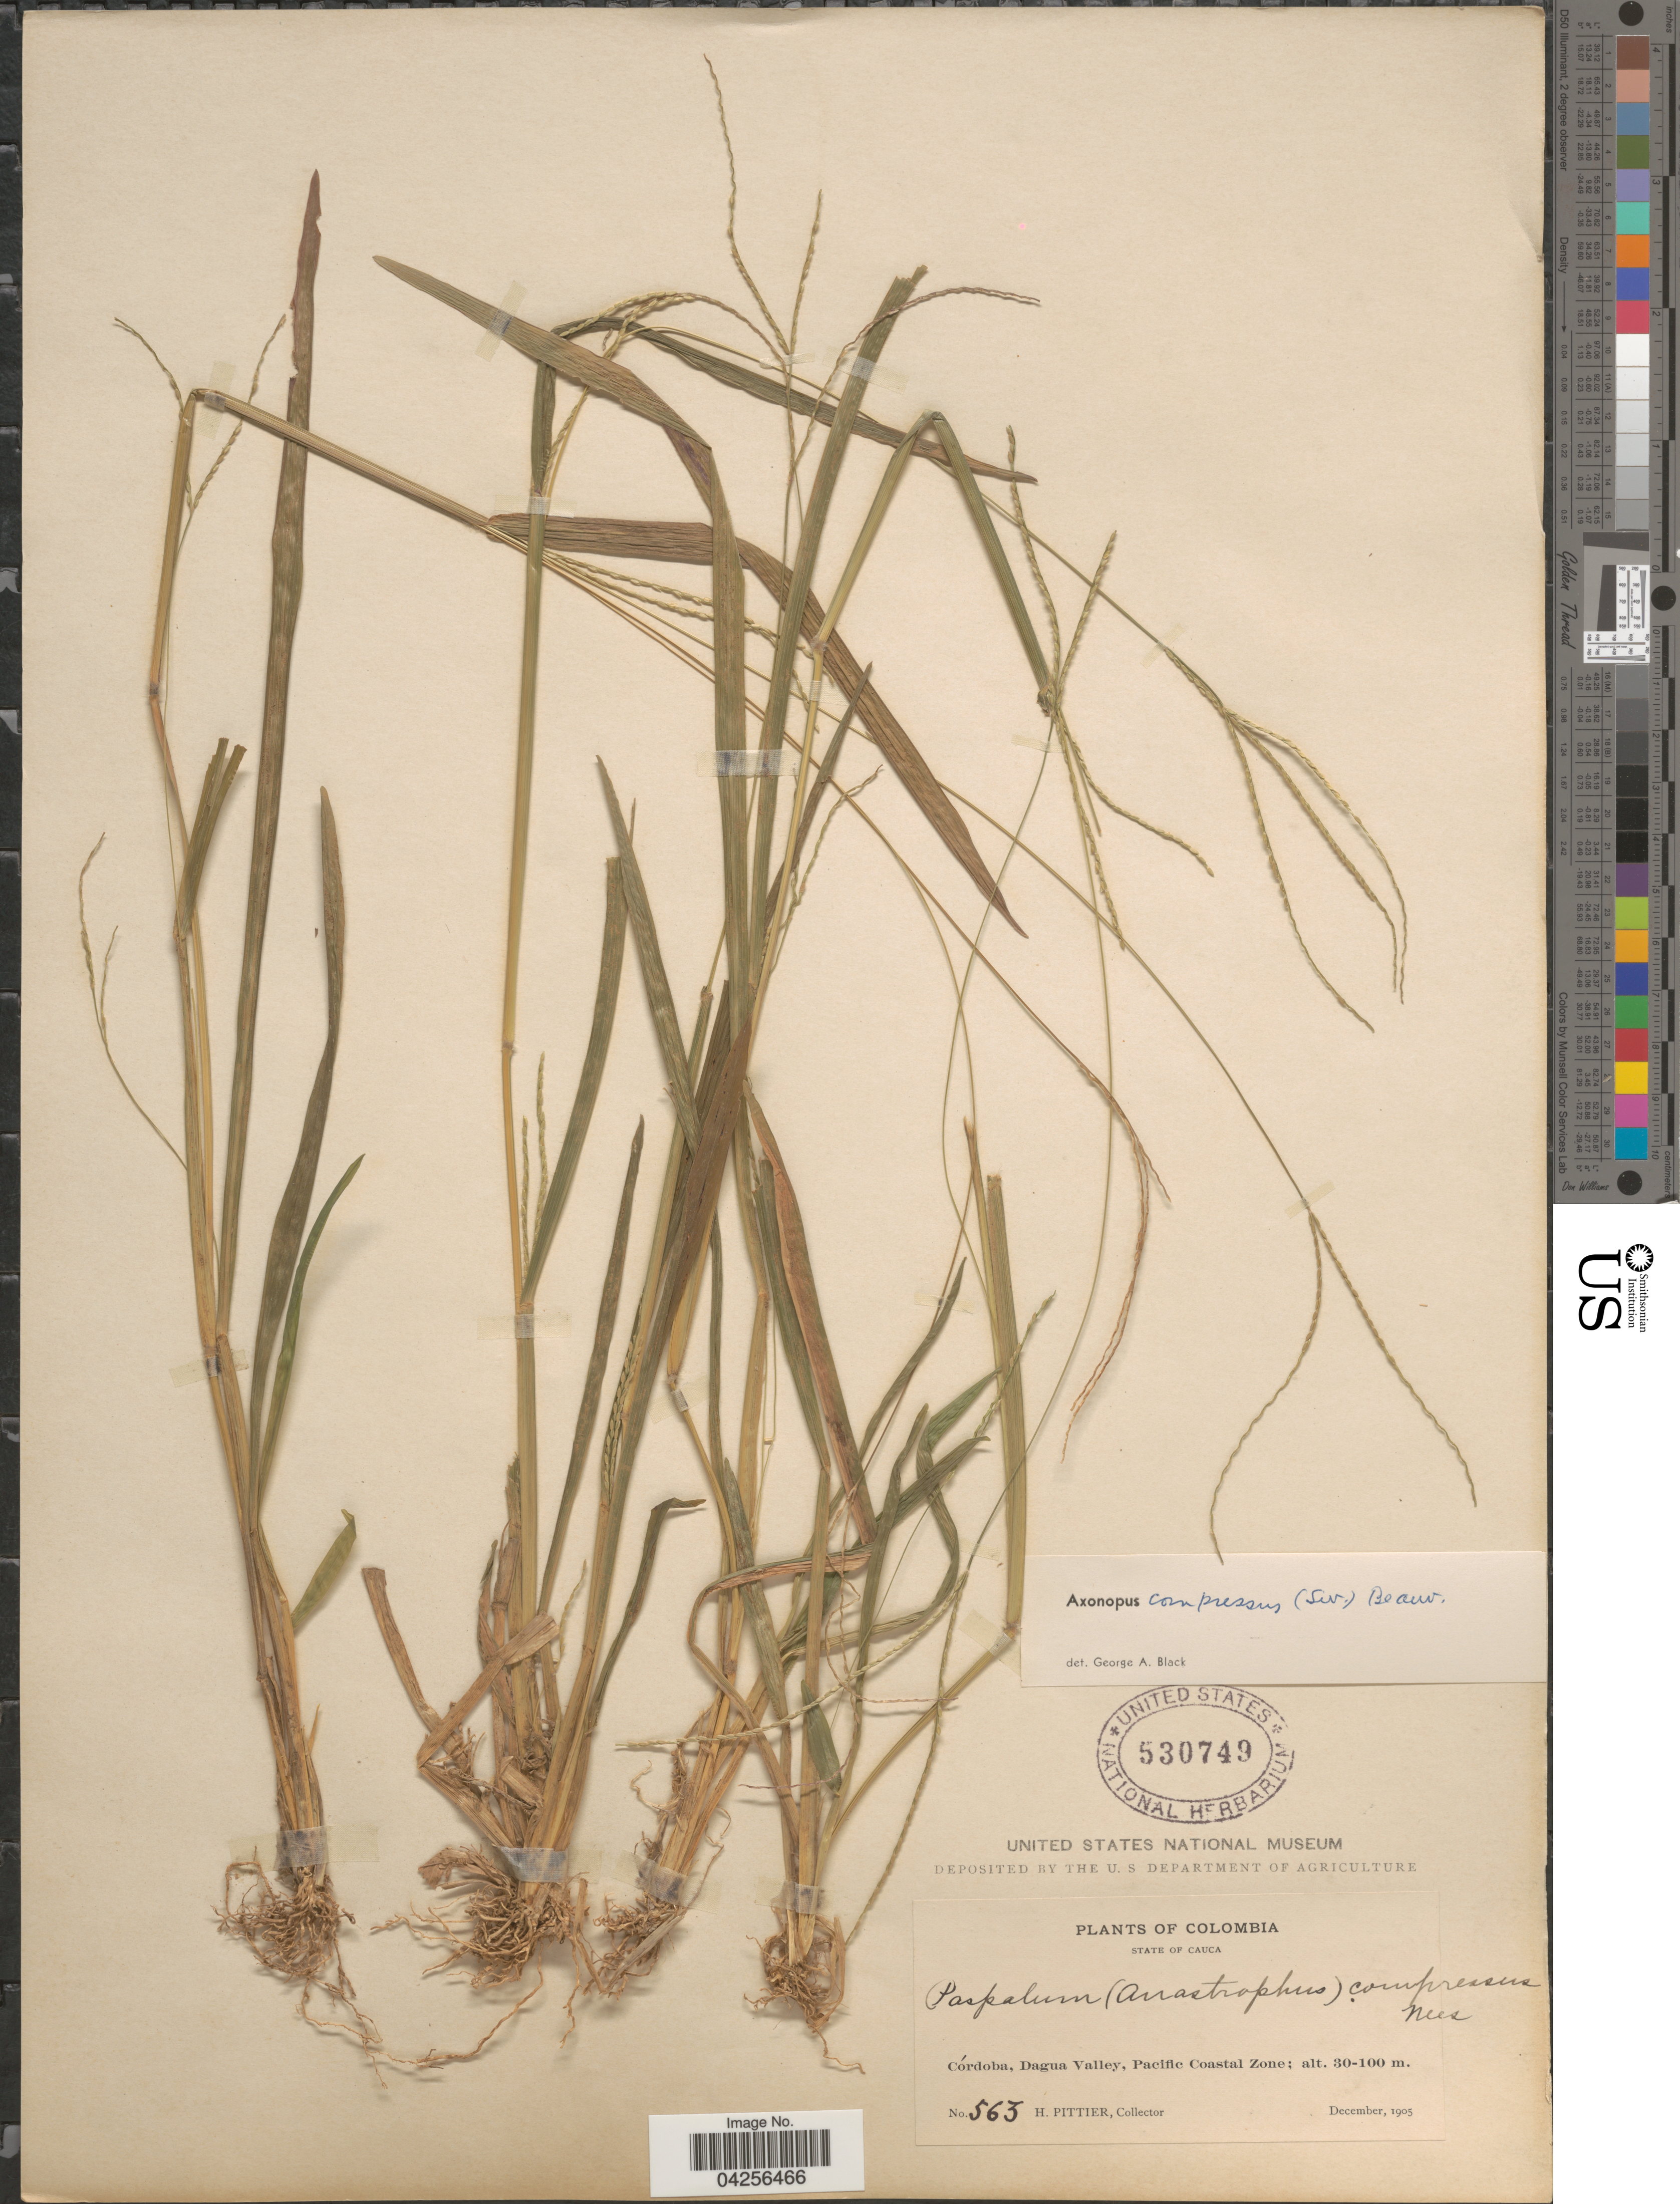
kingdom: Plantae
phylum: Tracheophyta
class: Liliopsida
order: Poales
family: Poaceae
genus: Axonopus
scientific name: Axonopus compressus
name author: (Sw.) P. Beauv.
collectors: H. F. Pittier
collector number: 563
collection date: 1905-12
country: Colombia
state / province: Cauca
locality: Córdoba, Dagua Valley, Pacific Coastal Zone.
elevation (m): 30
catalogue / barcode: US 530749